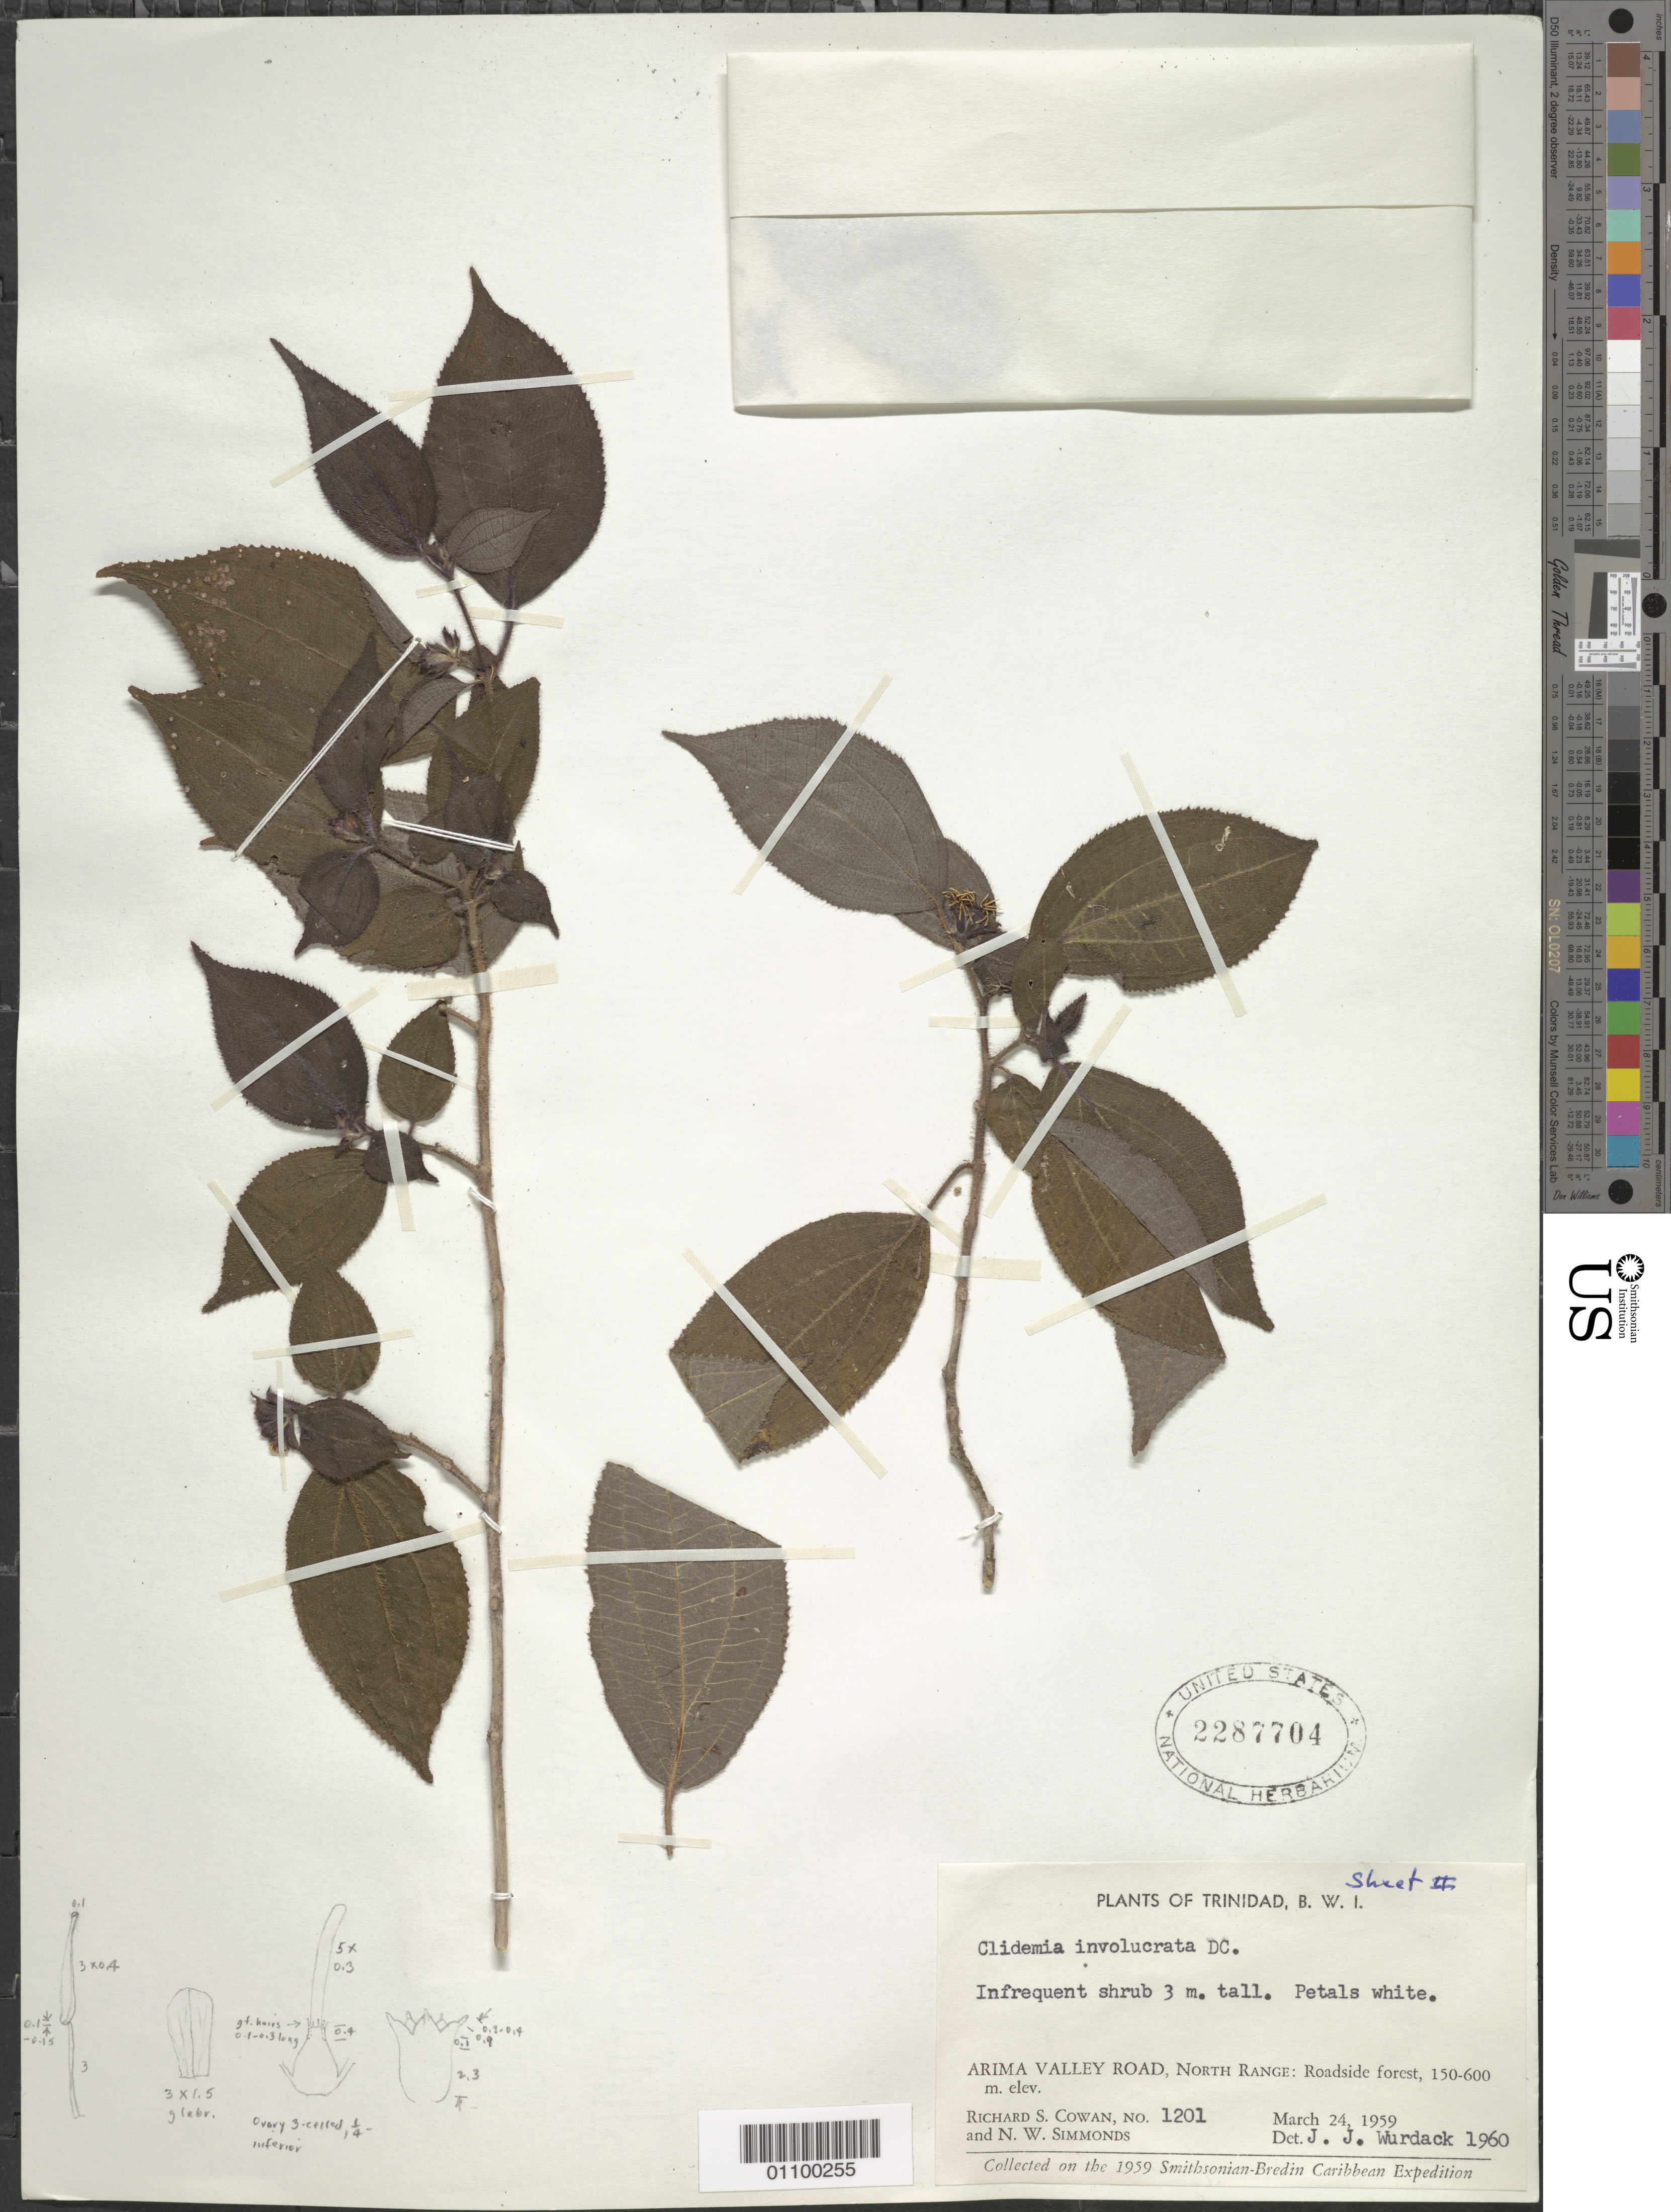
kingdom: Plantae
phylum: Tracheophyta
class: Magnoliopsida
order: Myrtales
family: Melastomataceae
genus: Clidemia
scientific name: Clidemia involucrata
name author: DC.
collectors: R. S. Cowan & N. W. Simmonds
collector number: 1201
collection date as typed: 24 Mar 1959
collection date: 1959-03-24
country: Trinidad and Tobago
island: Trinidad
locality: Arima Valley Road, N Range: Roadside forest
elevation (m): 150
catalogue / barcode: US 2287704